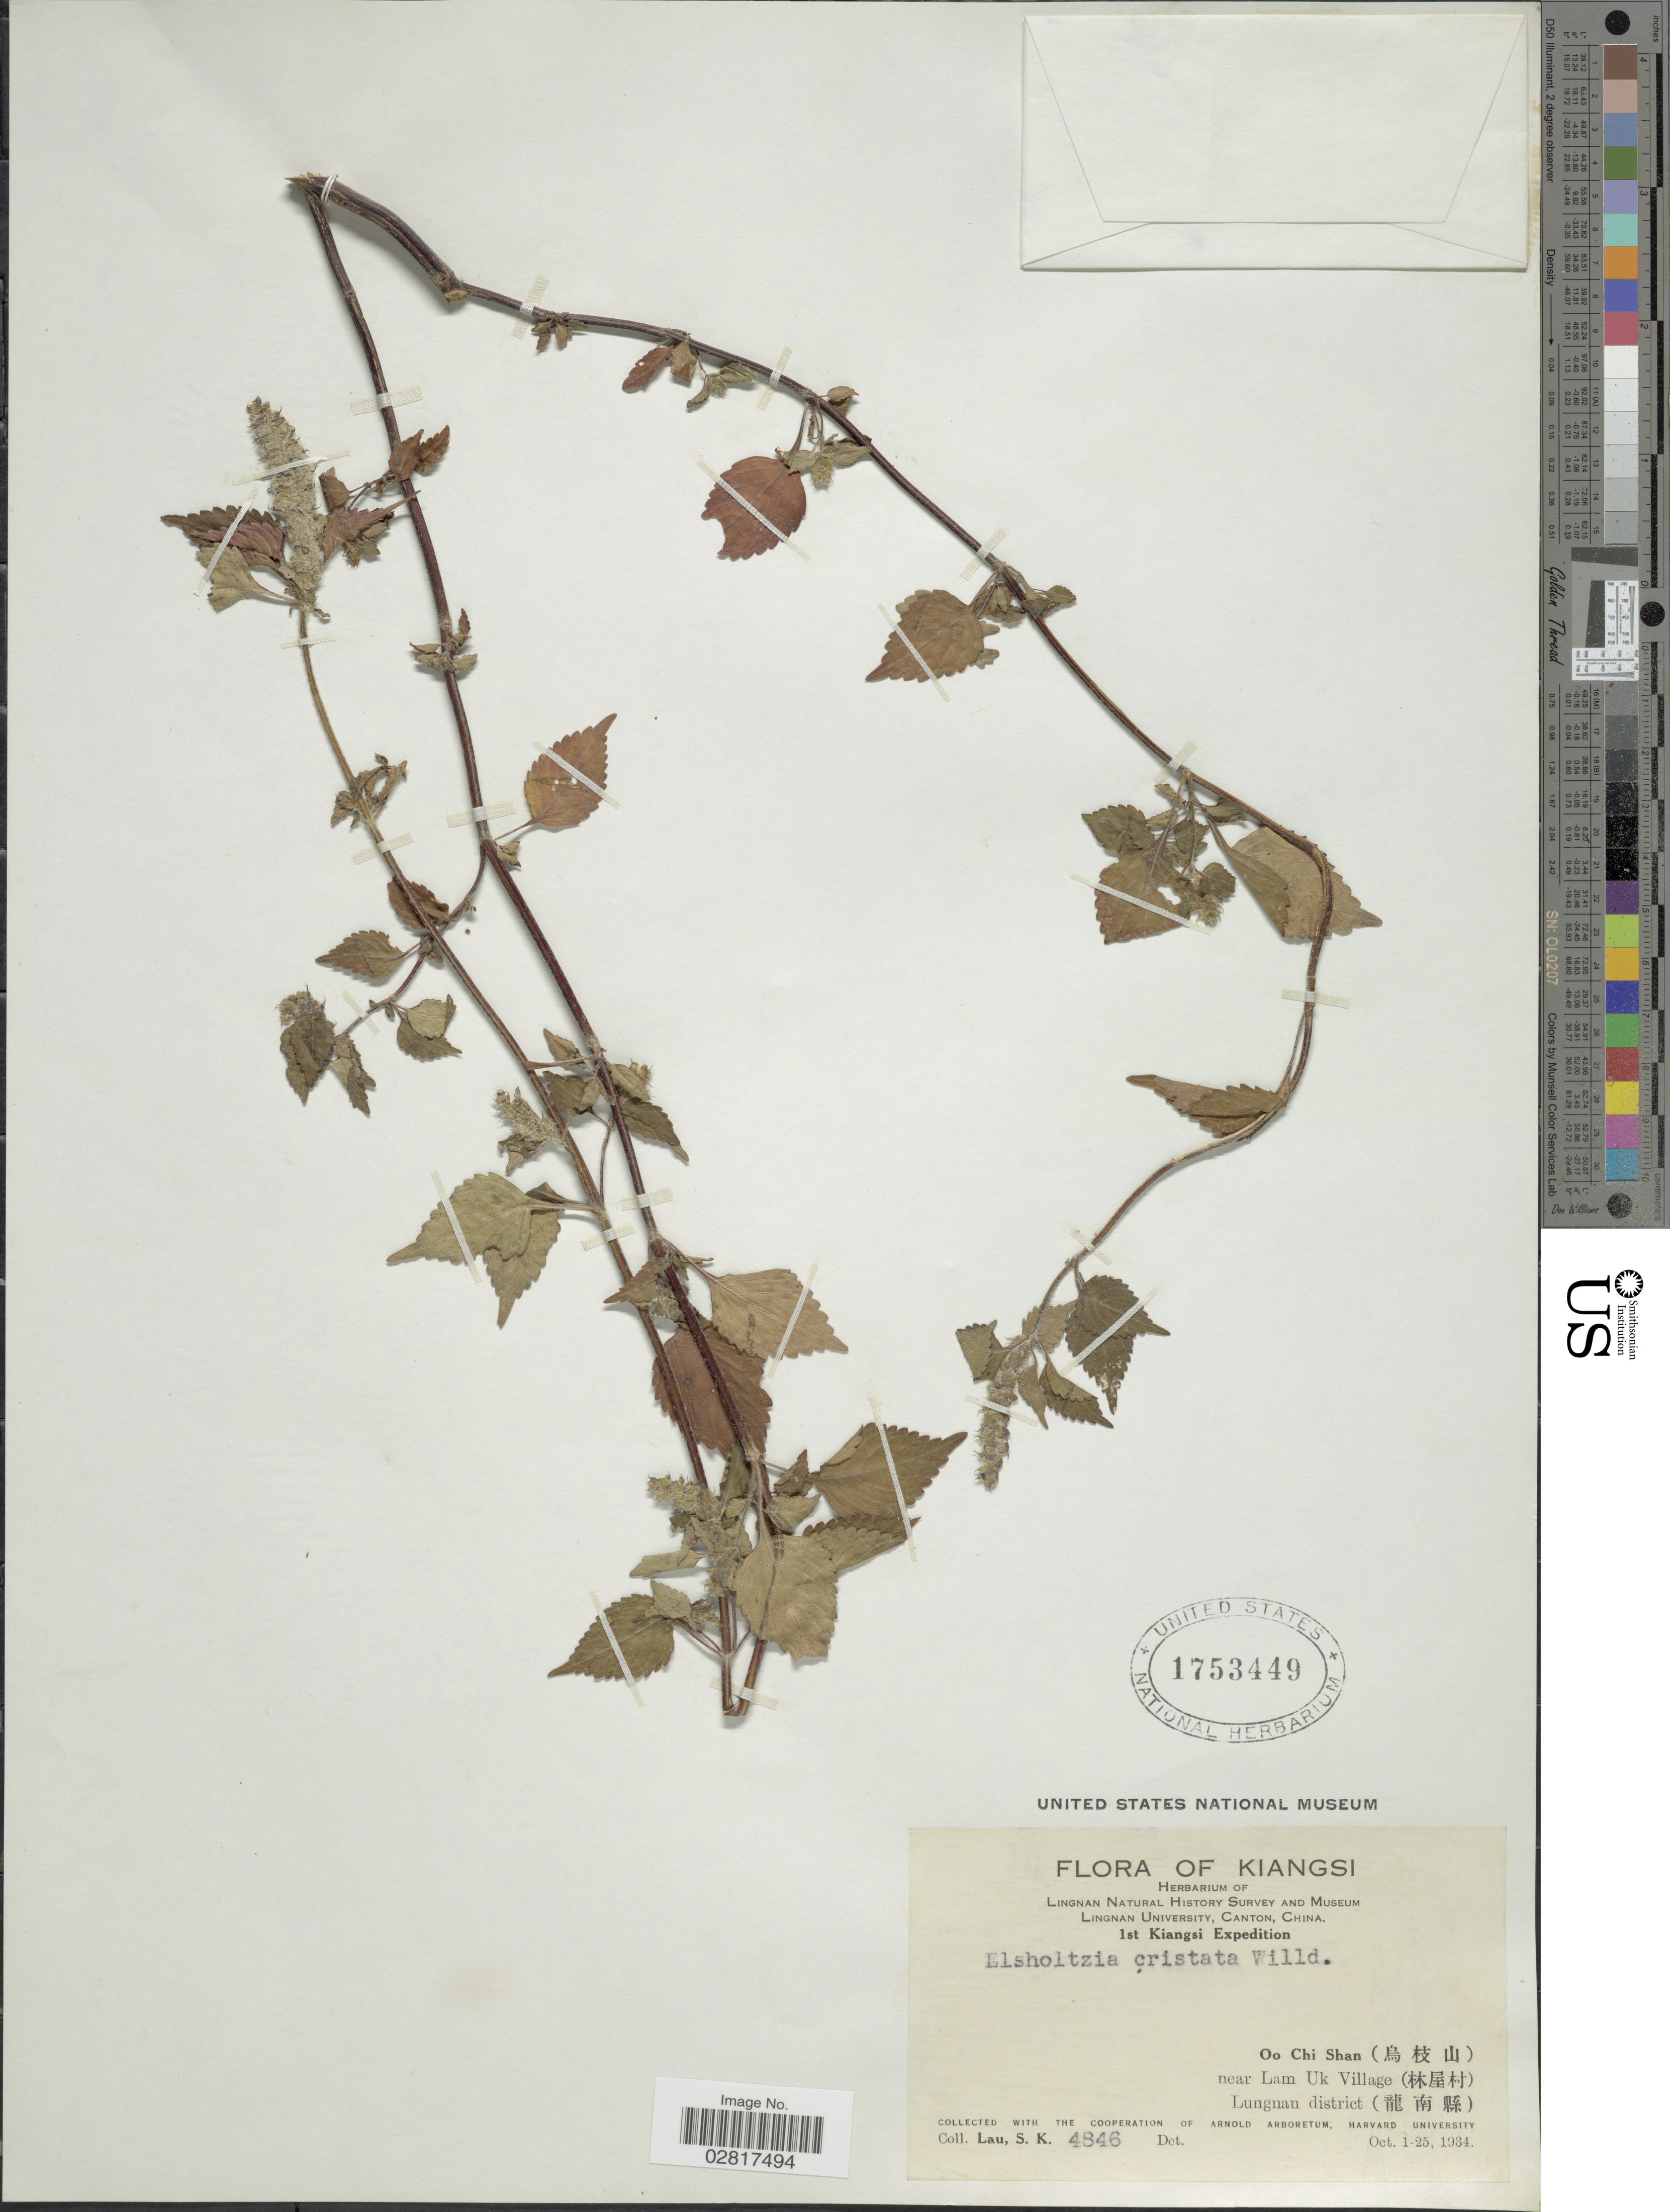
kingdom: Plantae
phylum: Tracheophyta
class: Magnoliopsida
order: Lamiales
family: Lamiaceae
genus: Elsholtzia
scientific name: Elsholtzia patrinii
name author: (Lepech.) Garcke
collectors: S. K. Lau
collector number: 4846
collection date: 1934-10-01/1934-10-25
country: China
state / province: Jiangxi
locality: Kiangsi, Oo Chi Shan, near Lam Uk Village, Lungnan district.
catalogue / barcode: US 1753449